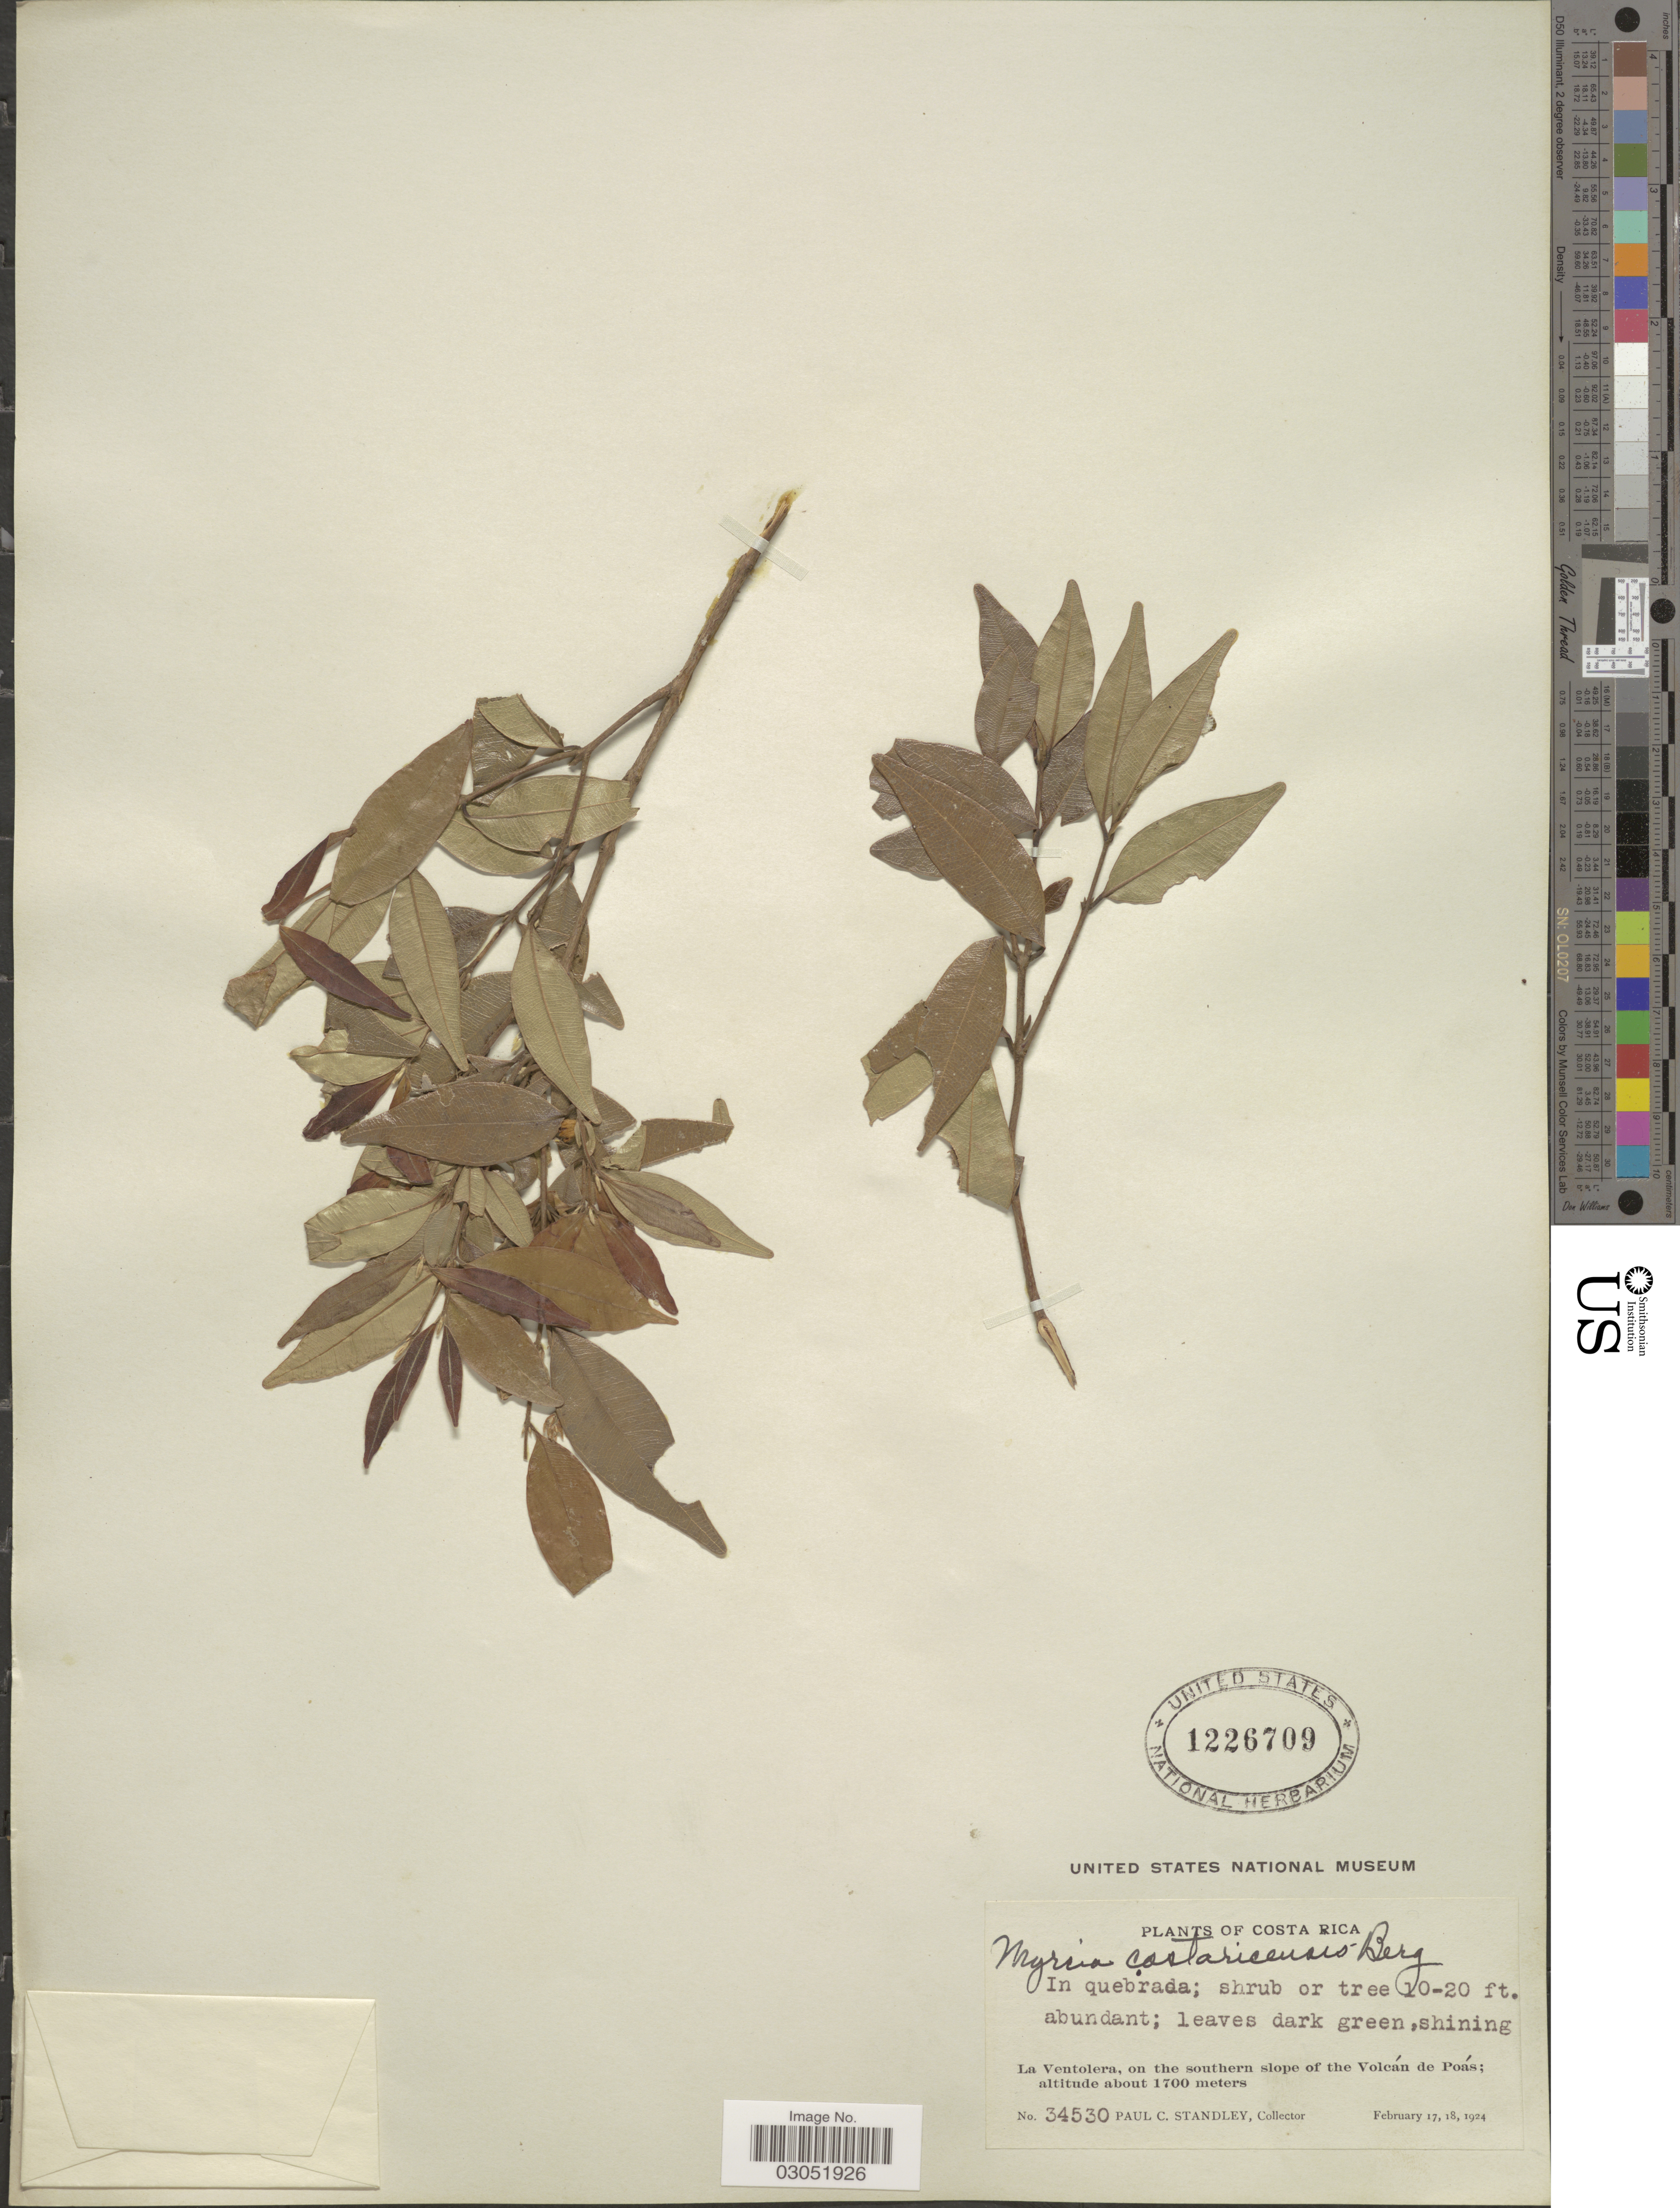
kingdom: Plantae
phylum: Tracheophyta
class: Magnoliopsida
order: Myrtales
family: Myrtaceae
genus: Myrcia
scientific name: Myrcia splendens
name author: (Sw.) DC.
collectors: P. C. Standley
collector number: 34530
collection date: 1924-02-17/1924-02-18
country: Costa Rica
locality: La Ventolera, on the southern slope of the Volcán de Poás.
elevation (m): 1700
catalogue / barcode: US 1226709